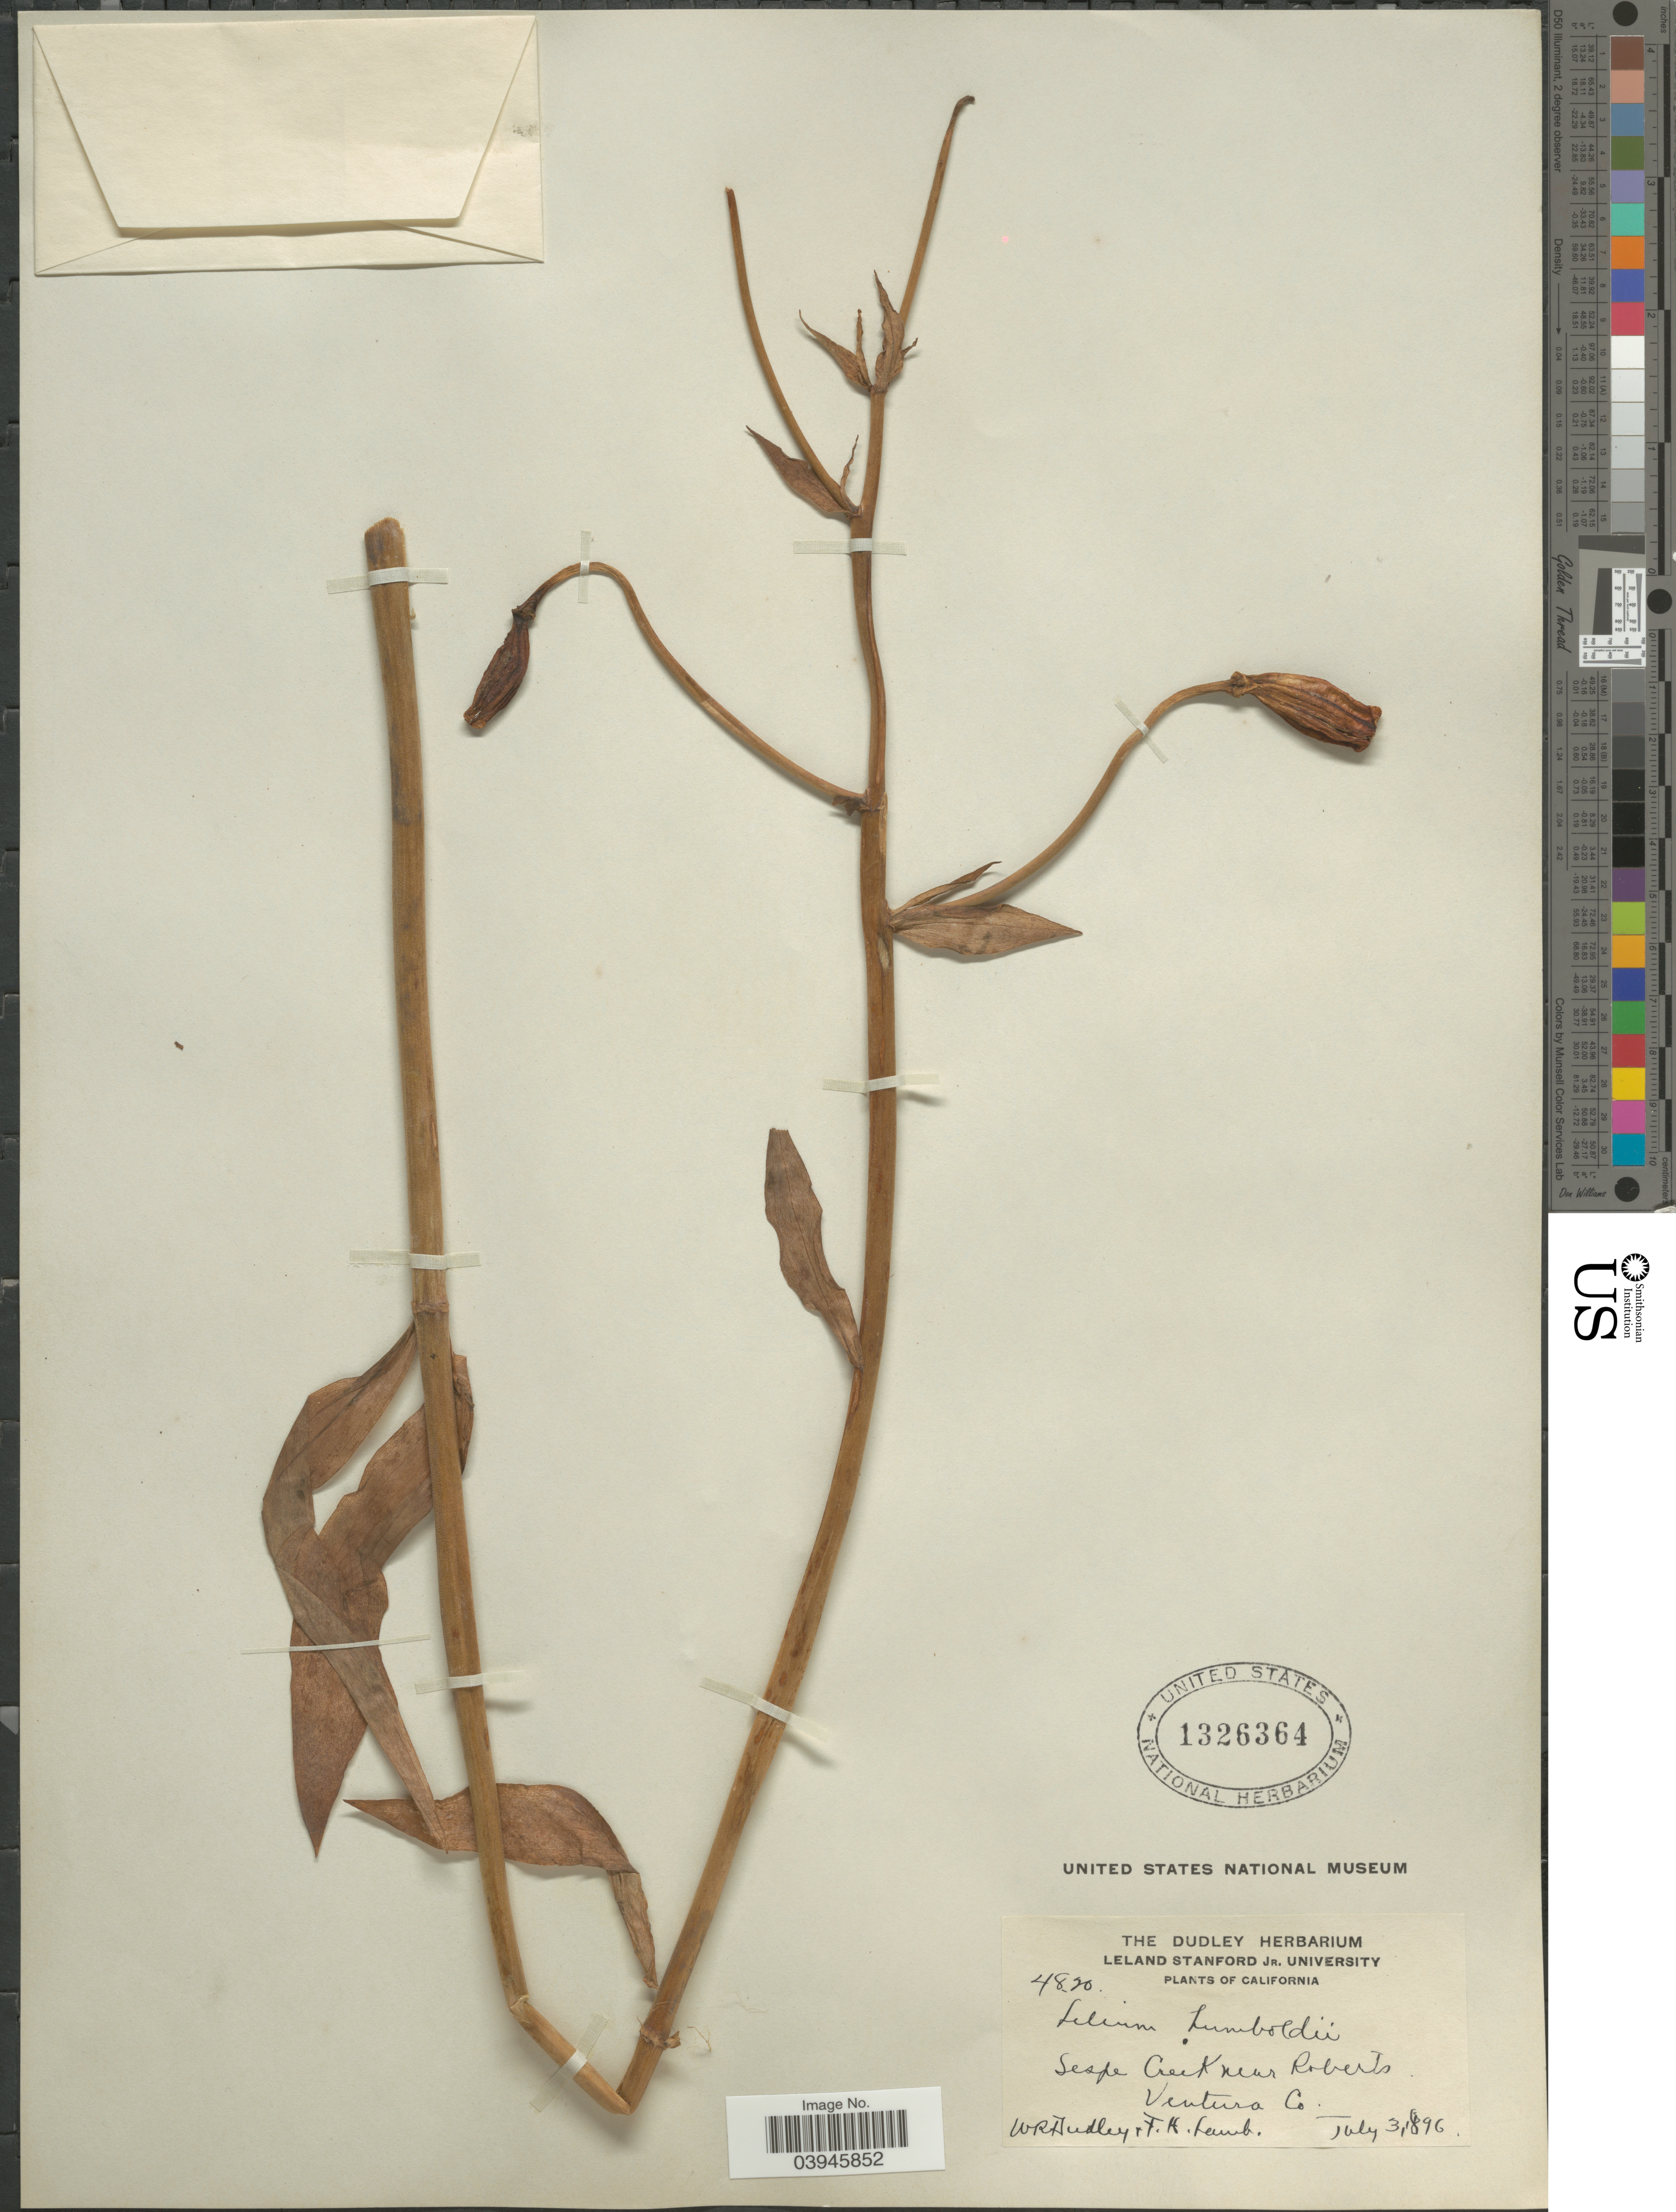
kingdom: Plantae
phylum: Tracheophyta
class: Liliopsida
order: Liliales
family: Liliaceae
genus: Lilium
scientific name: Lilium humboldtii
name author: Roezl & Leichtlin ex Duch.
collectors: W. Dudley & F. H. Lamb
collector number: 4820*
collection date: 1896-07-03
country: United States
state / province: California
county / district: Ventura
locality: Sespe Creek near Roberts. Ventura Co.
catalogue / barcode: US 1326364